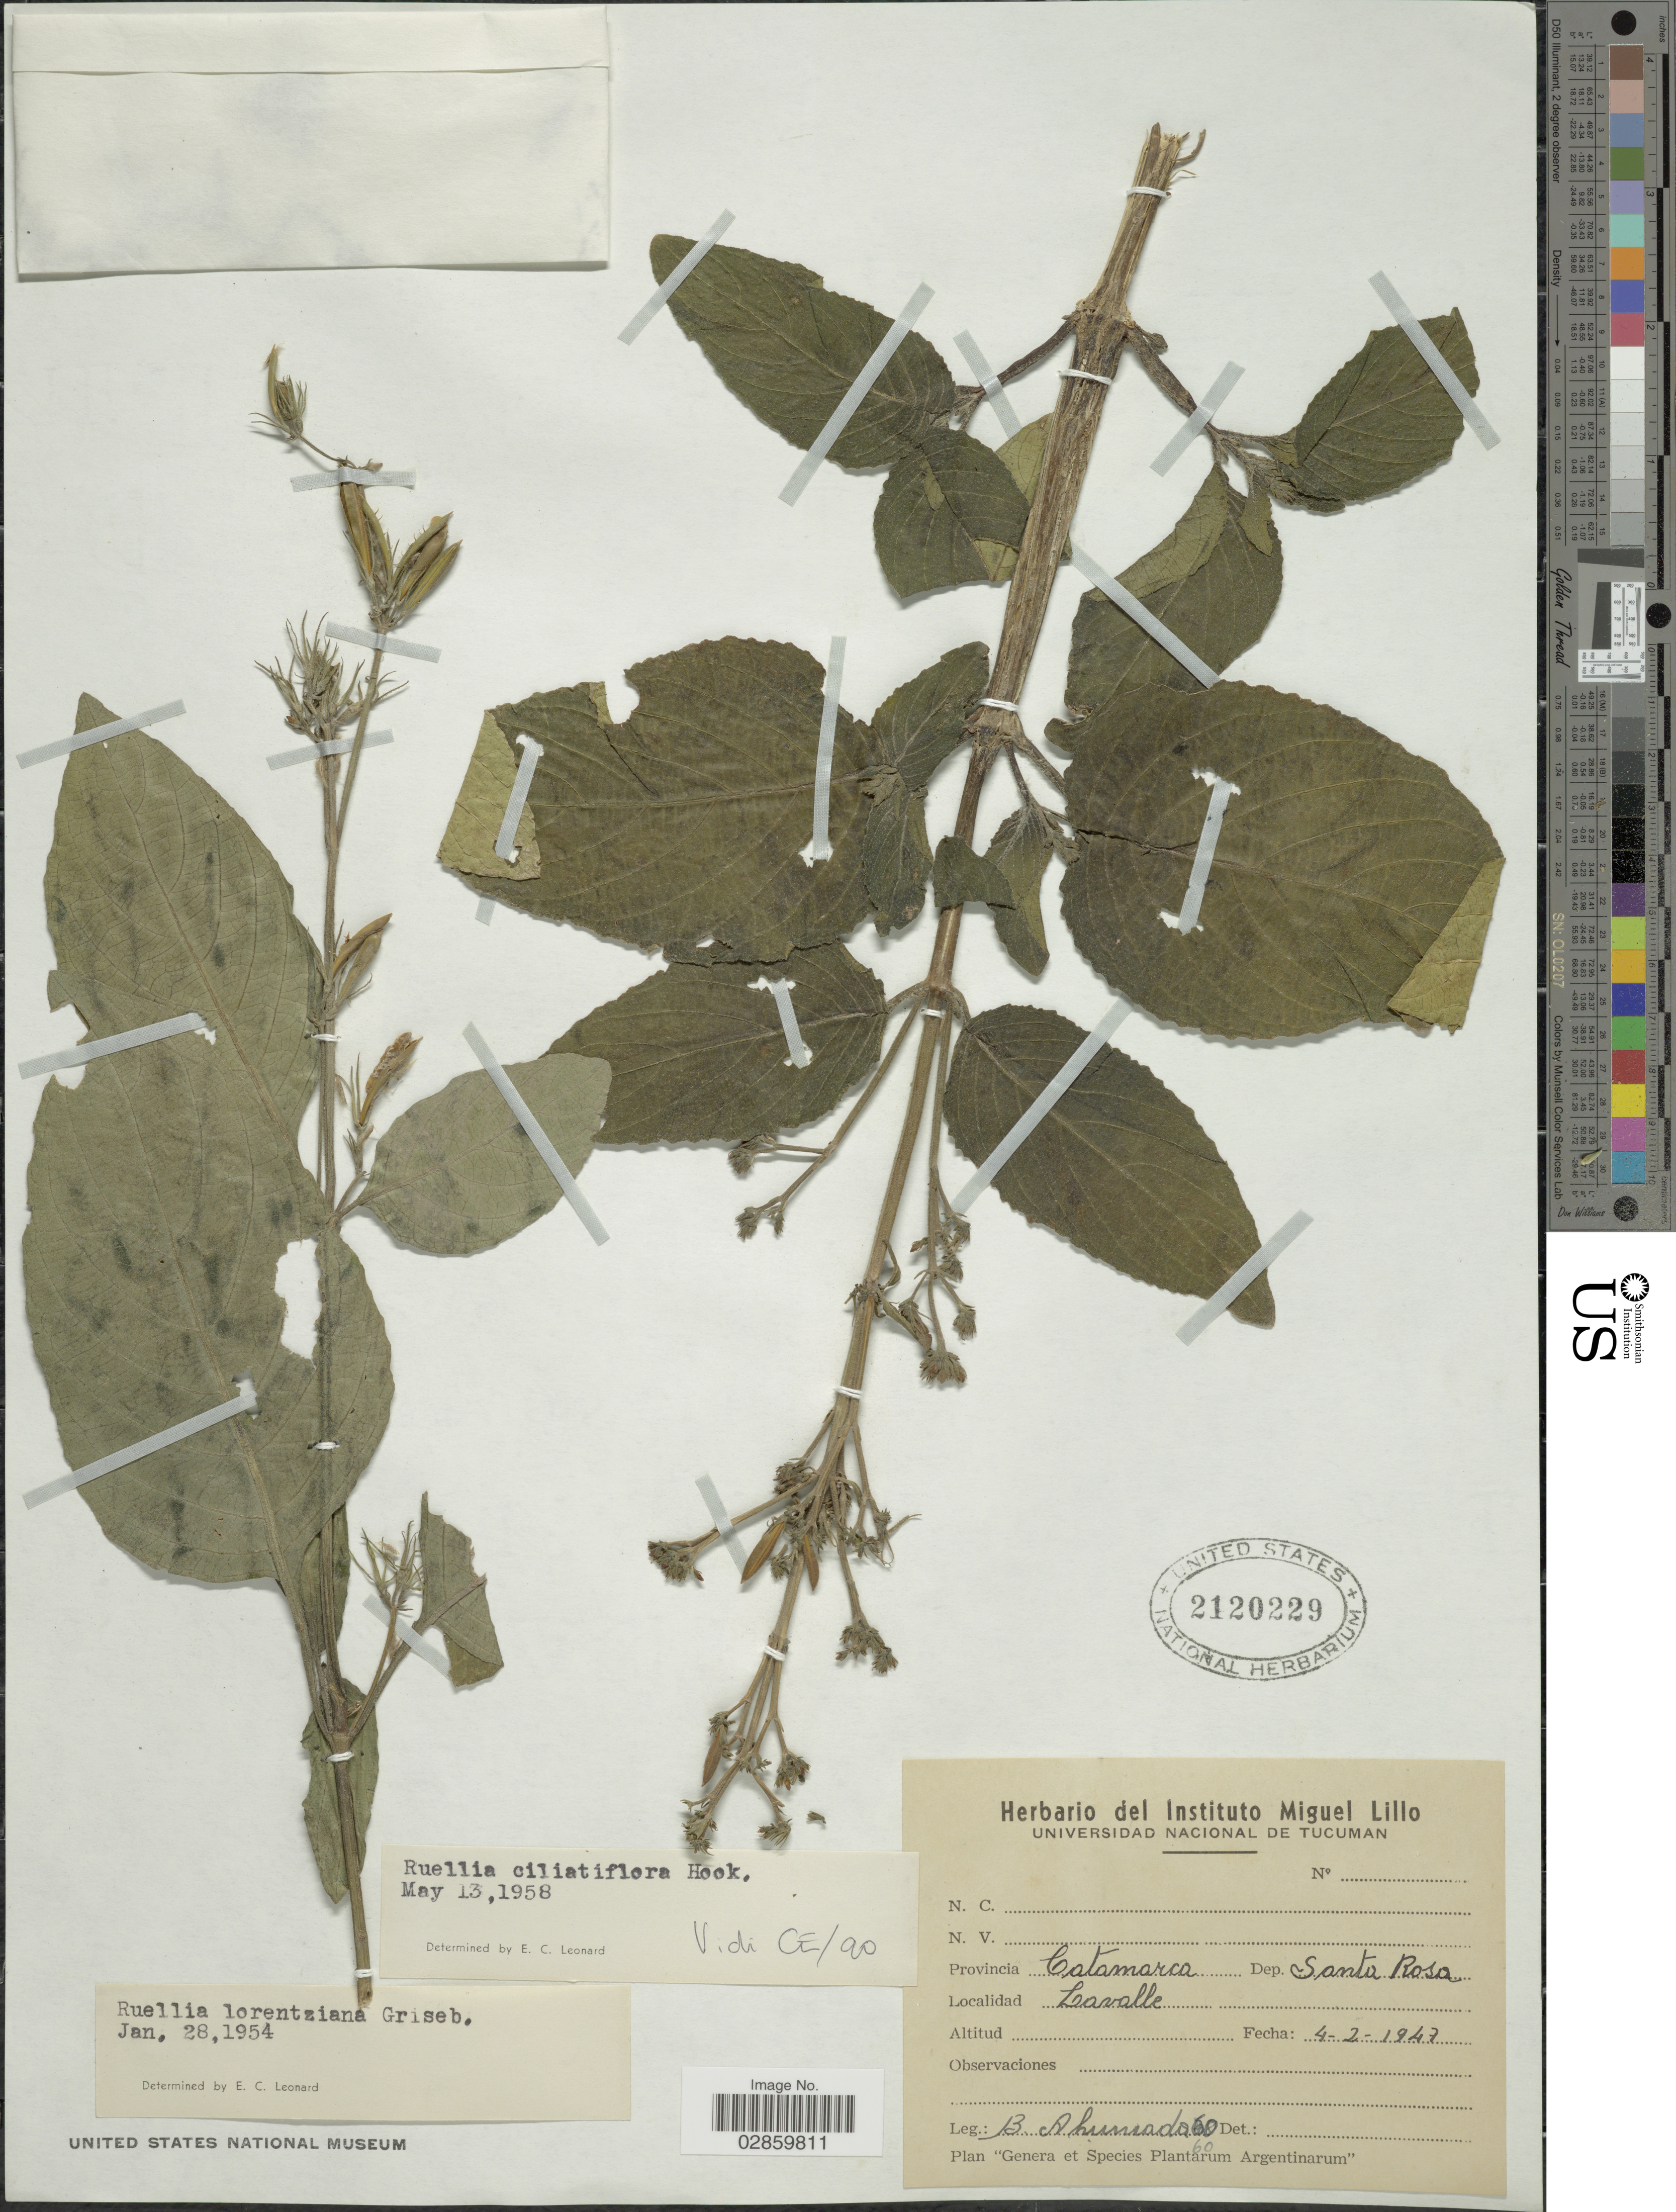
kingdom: Plantae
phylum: Tracheophyta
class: Magnoliopsida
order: Lamiales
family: Acanthaceae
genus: Ruellia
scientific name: Ruellia ciliatiflora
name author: Hook.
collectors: B. Ahumada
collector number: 60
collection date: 1947-02-04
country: Argentina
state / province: Catamarca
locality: Dep. Santa Rosa. Lavalle.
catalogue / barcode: US 2120229